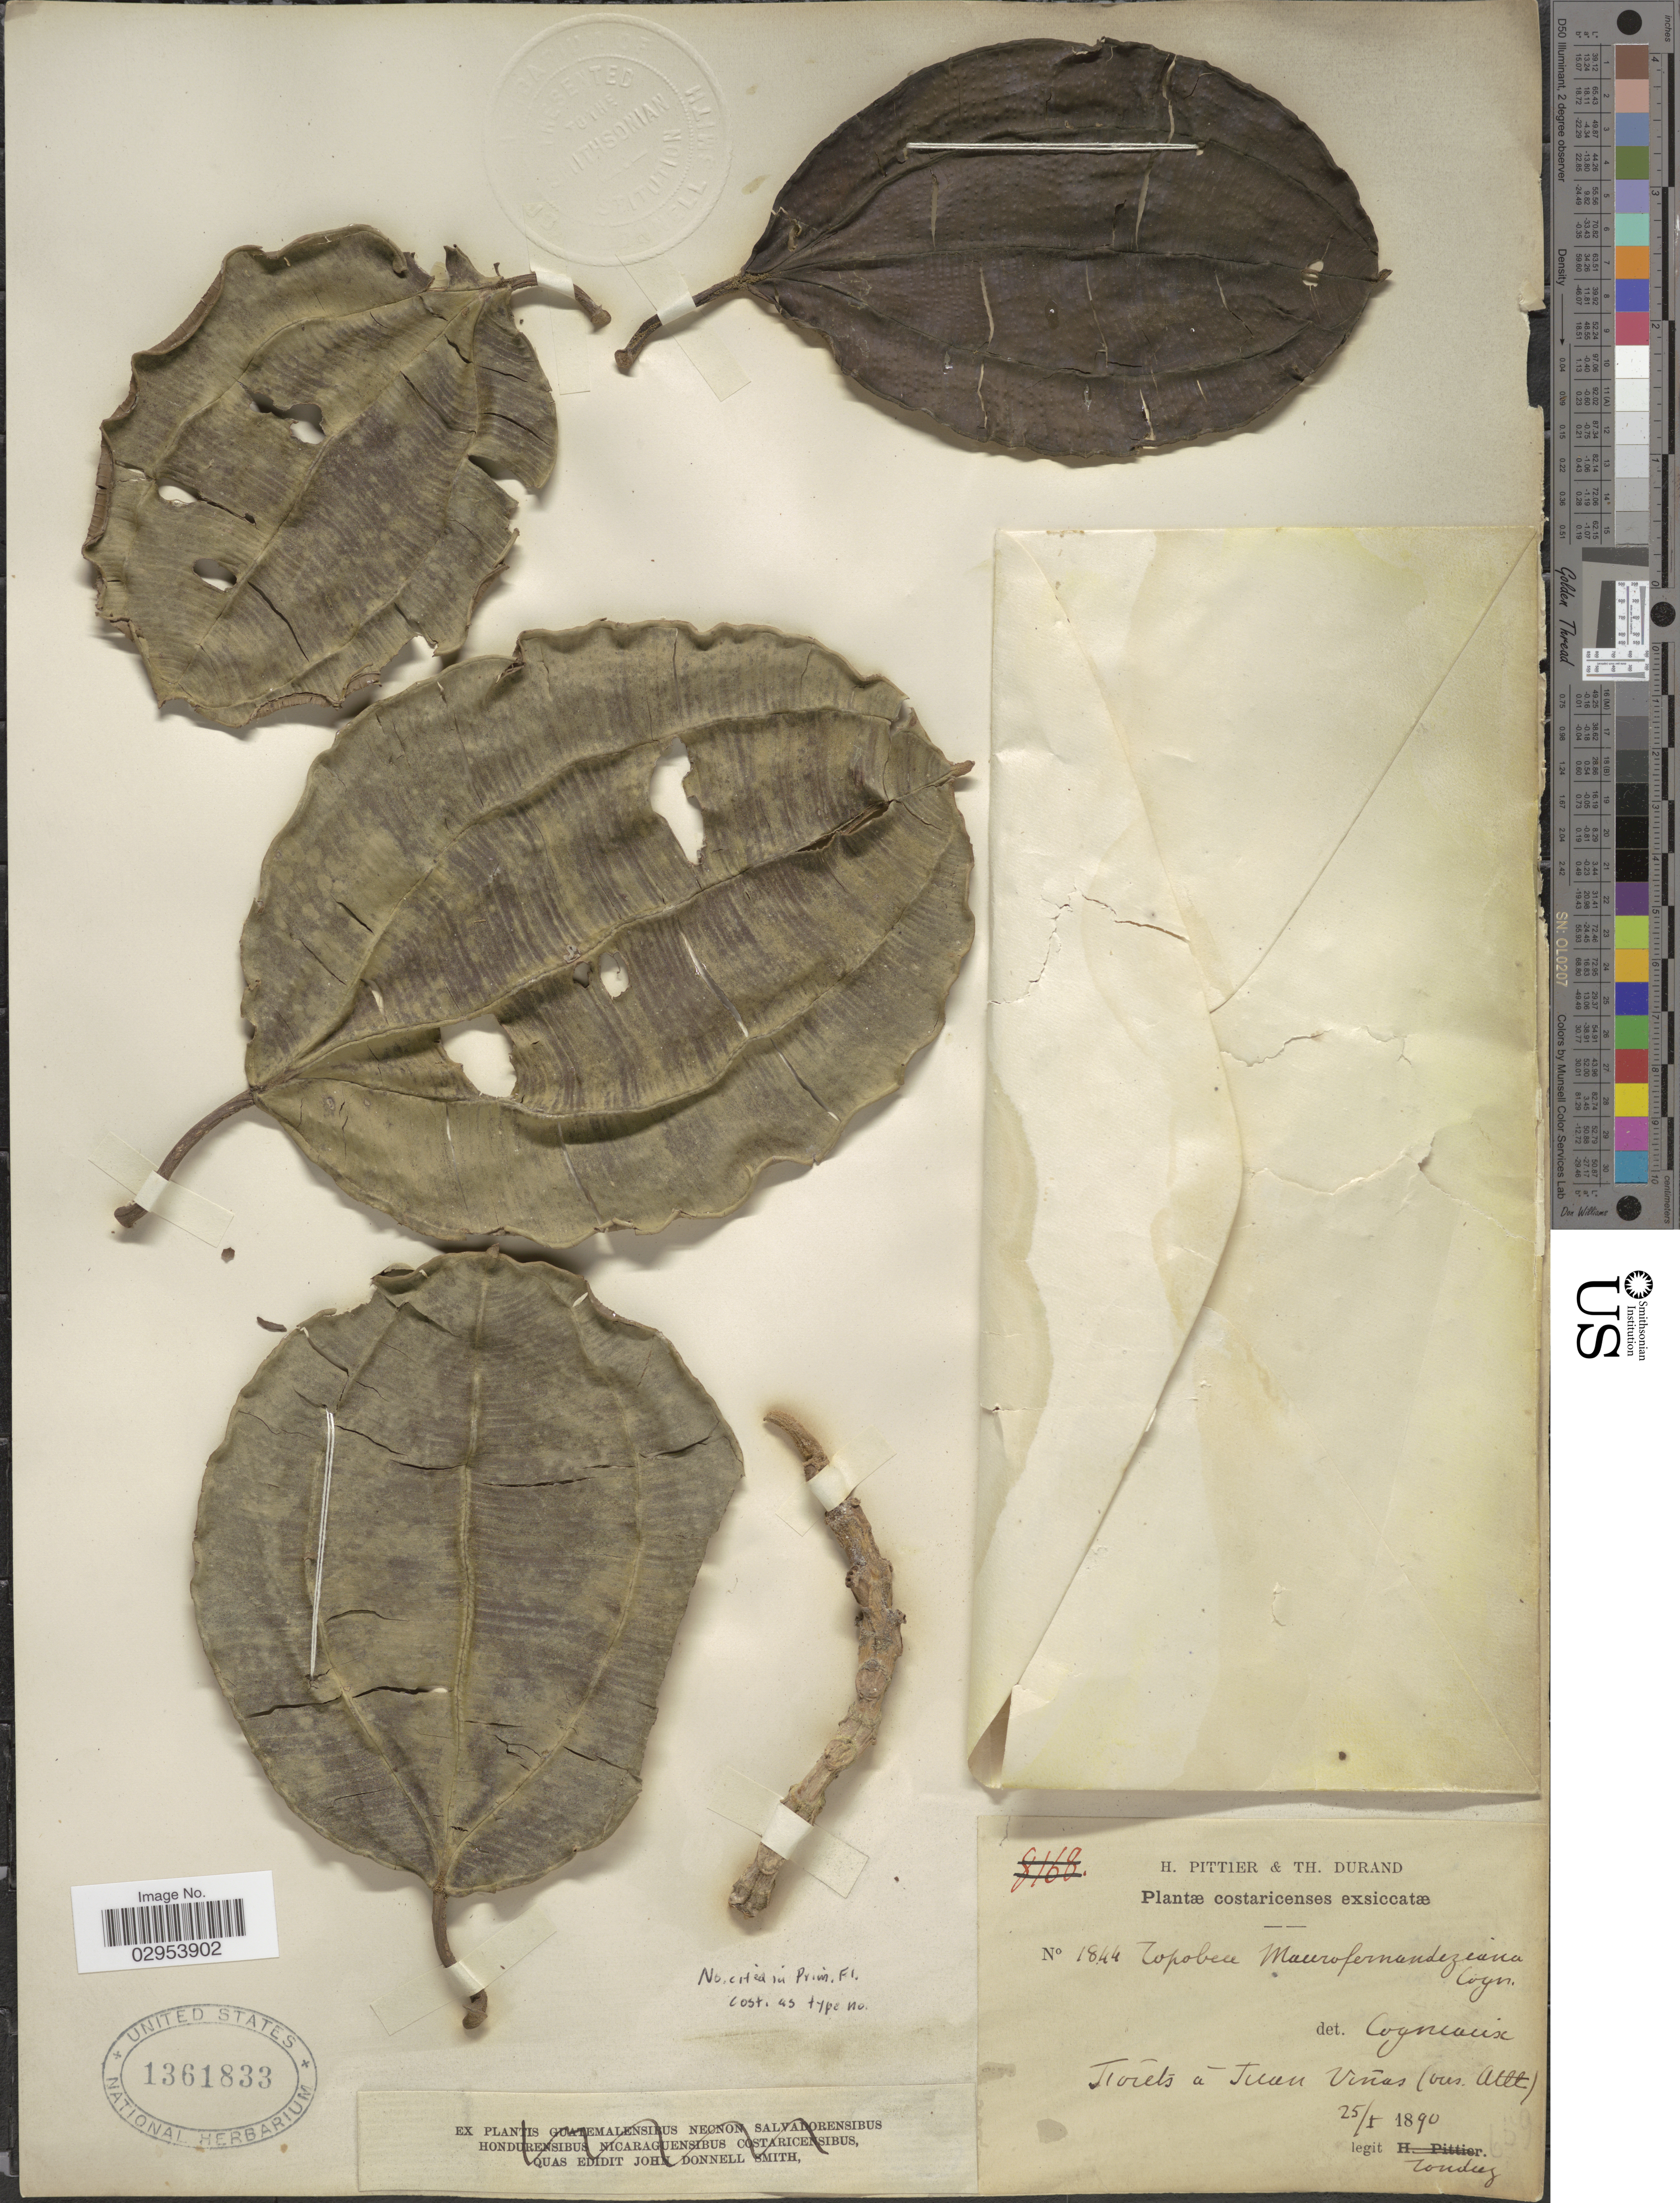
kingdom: Plantae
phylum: Tracheophyta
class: Magnoliopsida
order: Myrtales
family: Melastomataceae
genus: Topobea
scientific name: Topobea maurofernandeziana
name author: Cogn.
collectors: Tonduz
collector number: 1844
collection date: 1890-05-25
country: Costa Rica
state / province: Cartago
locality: Foréts á Juan Viñas. (vus. Altt.)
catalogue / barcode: US 1361833